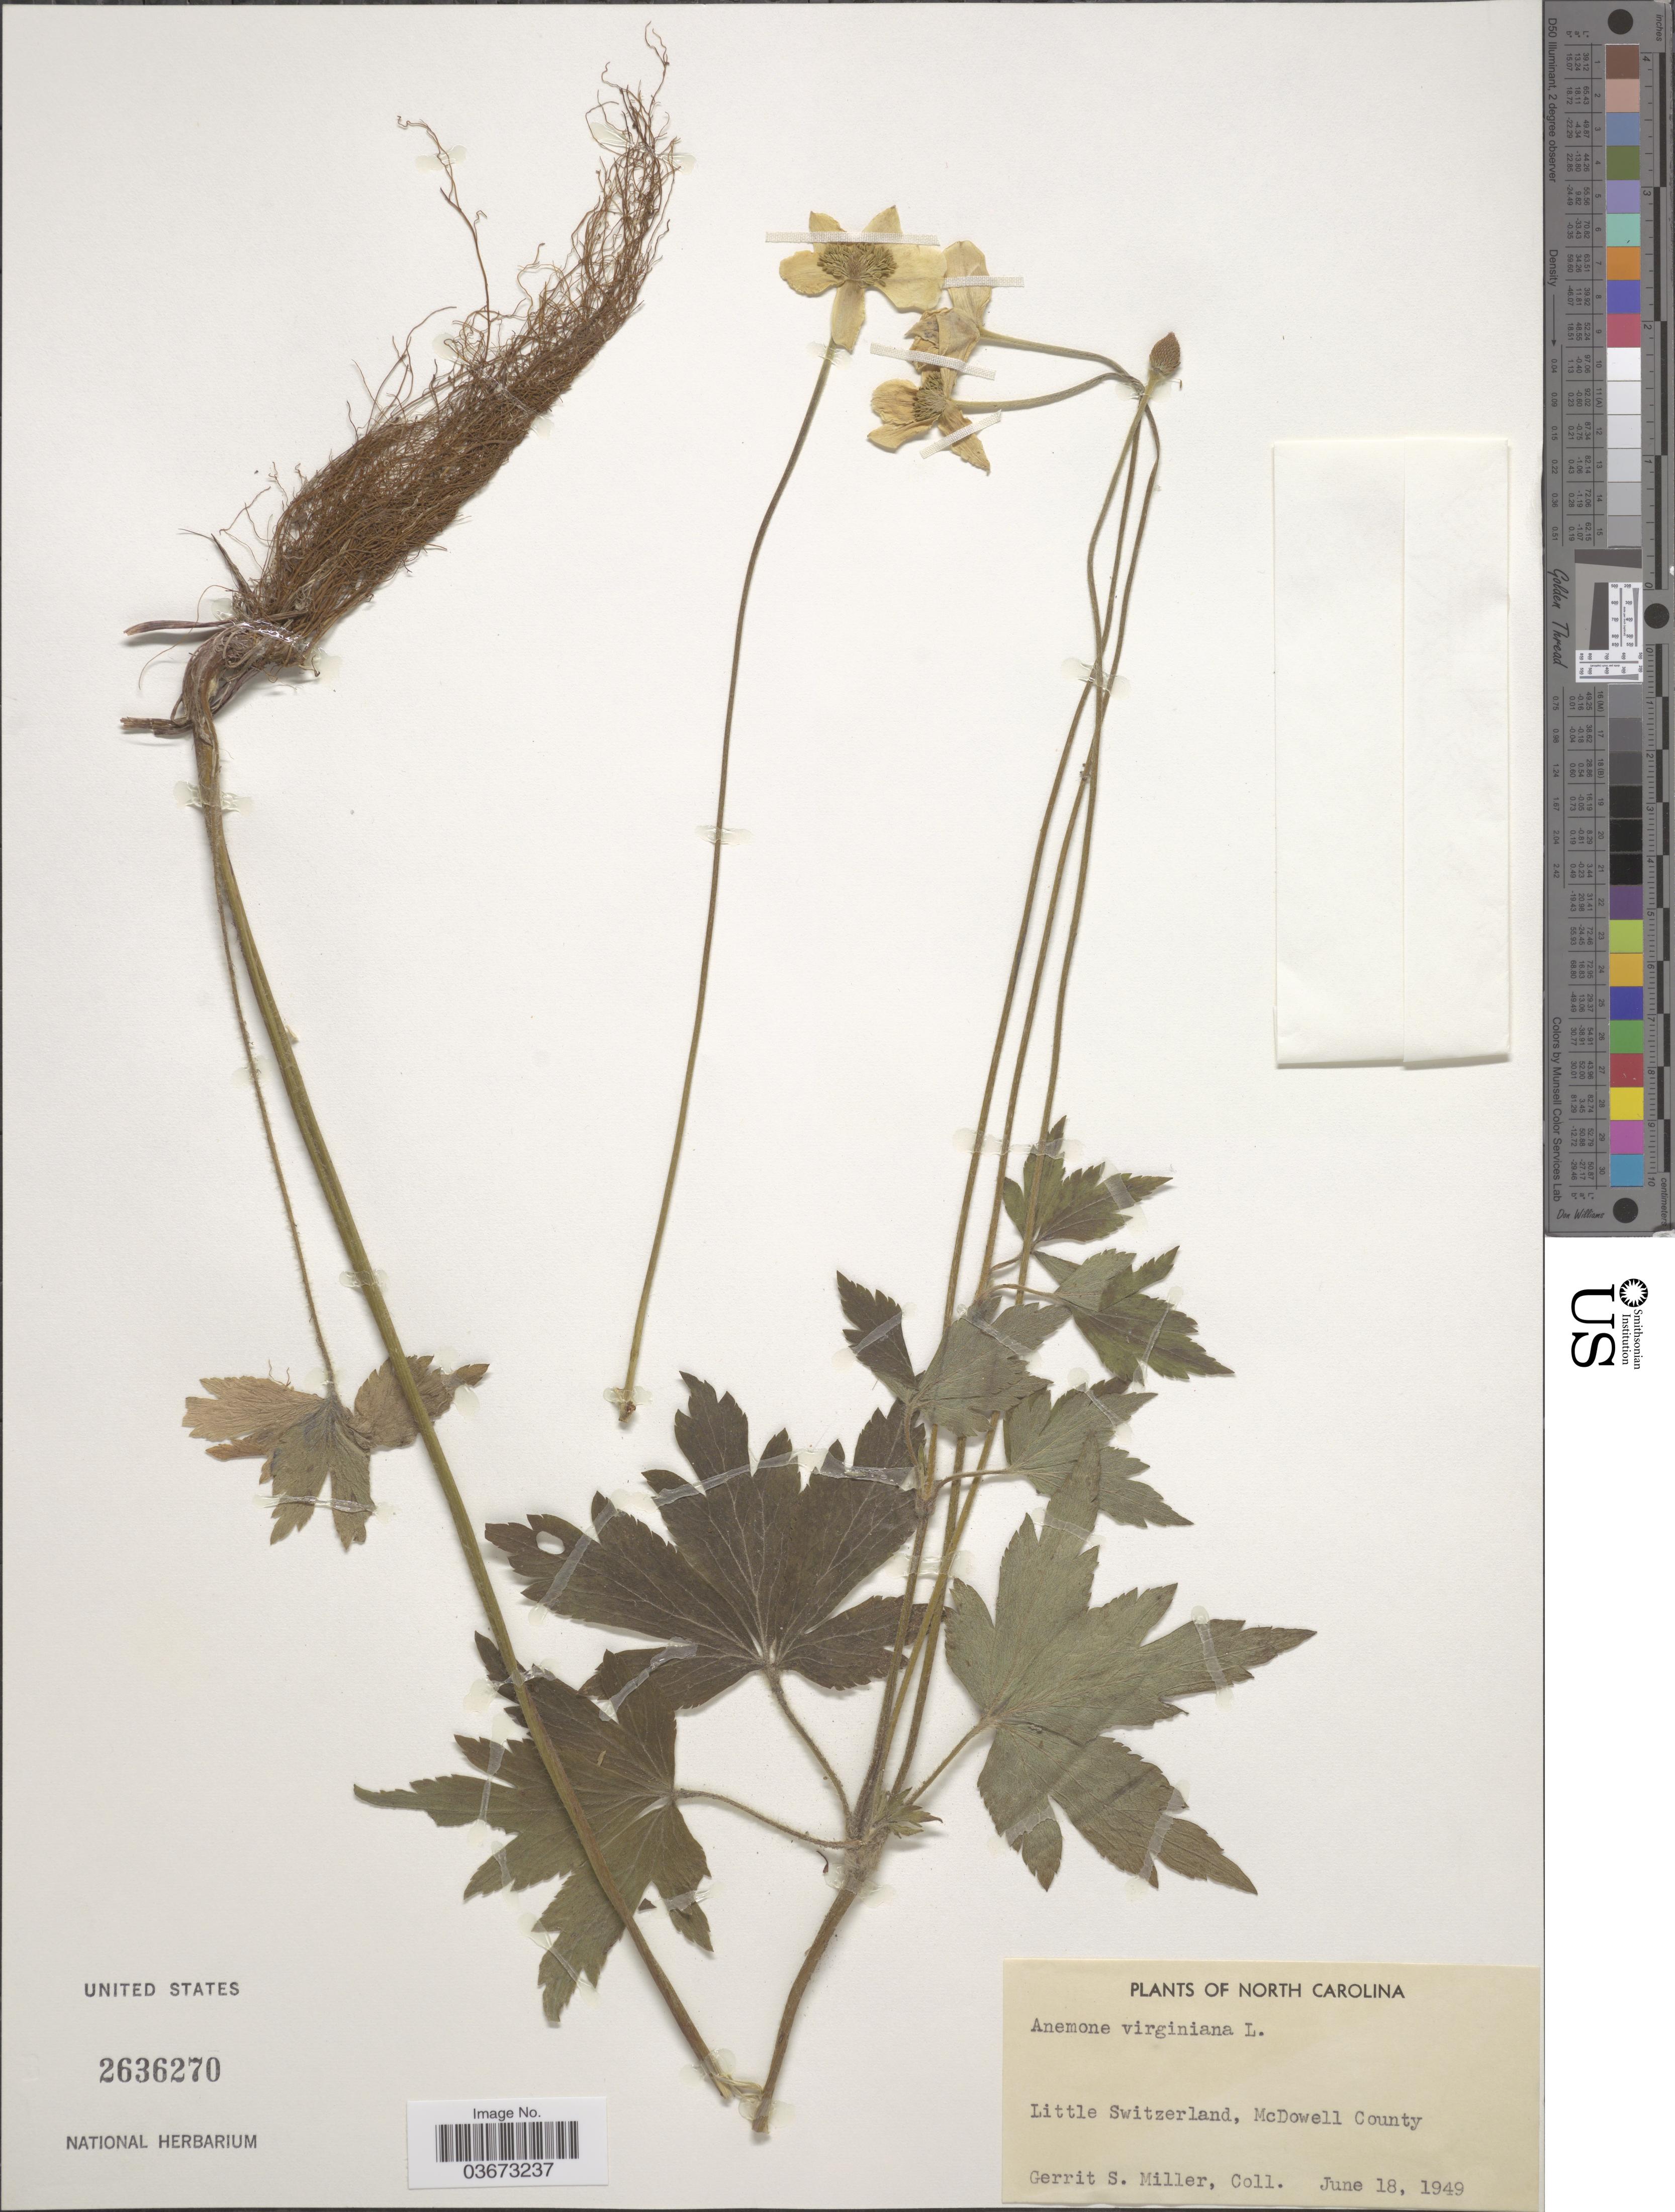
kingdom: Plantae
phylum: Tracheophyta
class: Magnoliopsida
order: Ranunculales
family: Ranunculaceae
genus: Anemone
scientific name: Anemone virginiana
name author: L.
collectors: G. S. Miller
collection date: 1949-06-18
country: United States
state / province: North Carolina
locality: Little Switzerland, McDowell County.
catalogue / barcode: US 2636270